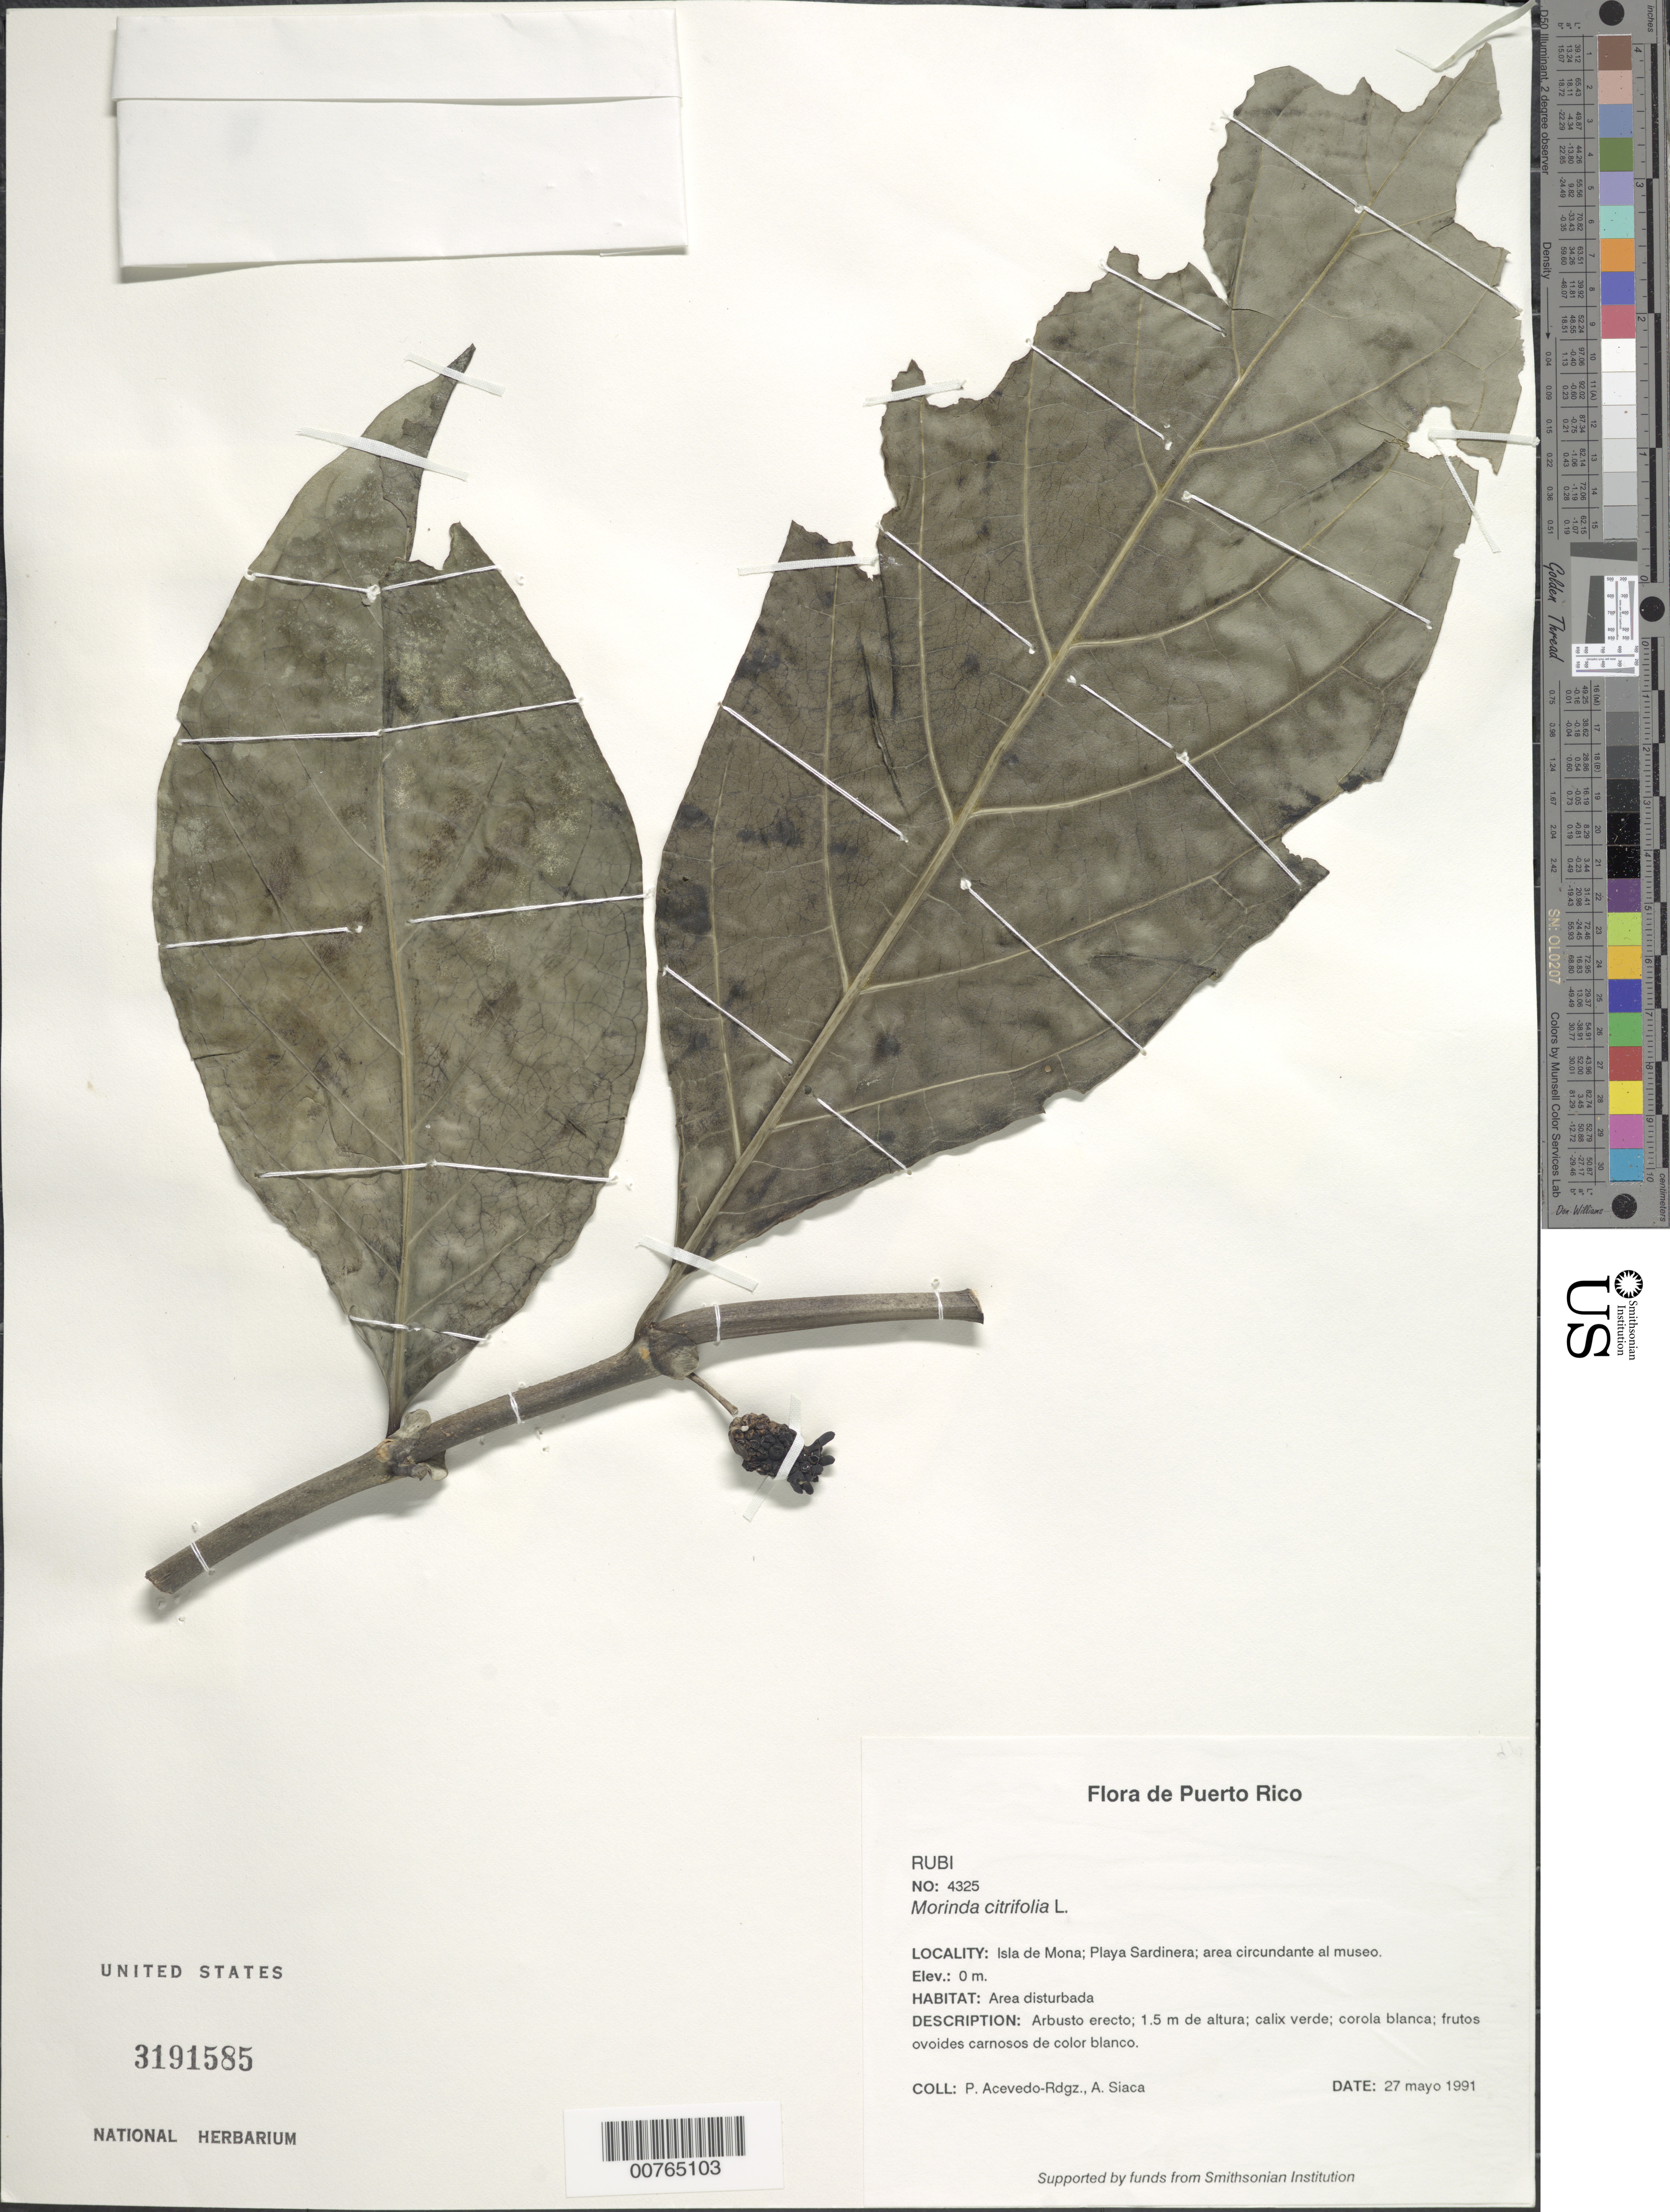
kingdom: Plantae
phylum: Tracheophyta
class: Magnoliopsida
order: Gentianales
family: Rubiaceae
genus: Morinda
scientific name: Morinda citrifolia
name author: L.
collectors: P. Acevedo-Rodr. & A. Siaca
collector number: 4325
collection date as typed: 27 May 1991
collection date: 1991-05-27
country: Puerto Rico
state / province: Mayaguëz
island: Mona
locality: Isla de Mona; Playa Sardinera; area circundante al museo.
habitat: Area disturbada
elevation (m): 0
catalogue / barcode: US 3191585